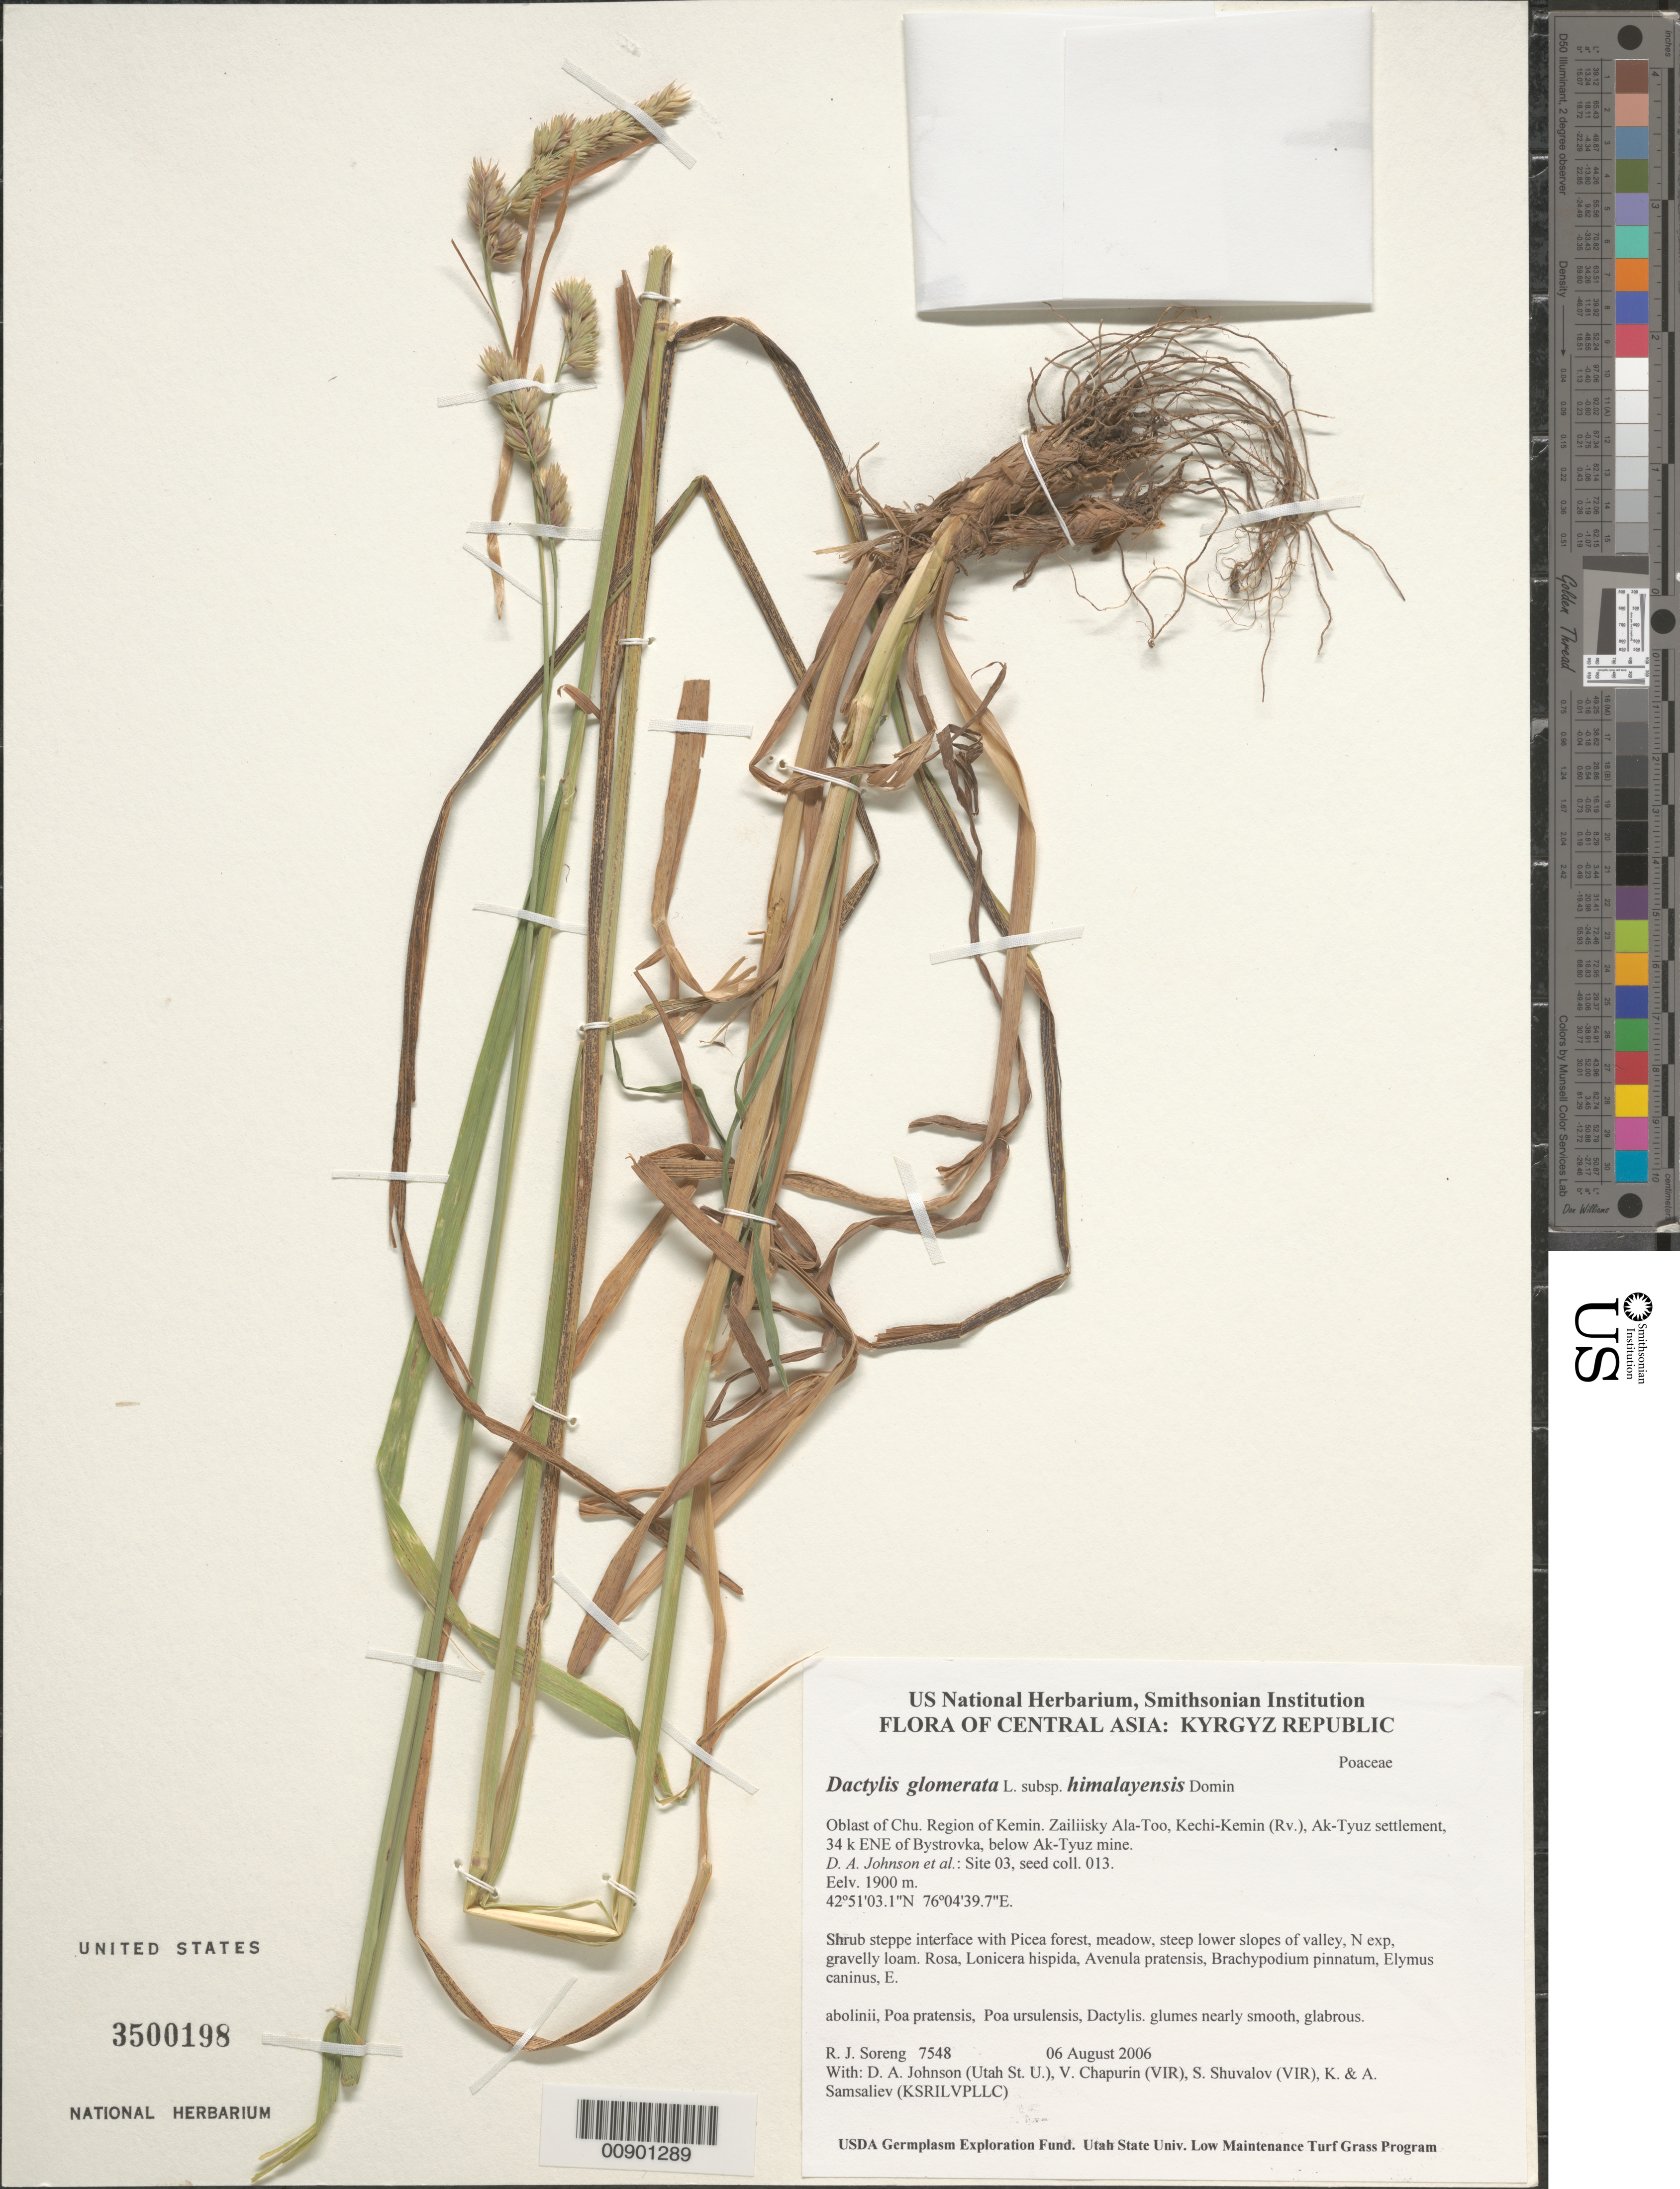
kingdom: Plantae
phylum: Tracheophyta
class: Liliopsida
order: Poales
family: Poaceae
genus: Dactylis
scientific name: Dactylis glomerata subsp. himalayensis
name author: Domin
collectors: R. J. Soreng, D. Johnson, S. Shuvalov, V. Chapurin, K. Samsaliev & A. Samsaliev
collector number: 7548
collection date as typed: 06 Aug 2006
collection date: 2006-08-06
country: Kyrgyzstan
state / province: Chu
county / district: Kemin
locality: Zailiisky Ala-Too, Kechi-Kemin (Rv.), Ak-Tyuz settlement, 34 km ENE of Bystrovka, below Ak-Tyuz mine.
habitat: Shrub steppe interface with Picea forest, meadow, steep lower slopes of valley, N exp, gravelly loam.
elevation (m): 1900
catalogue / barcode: US 3500198